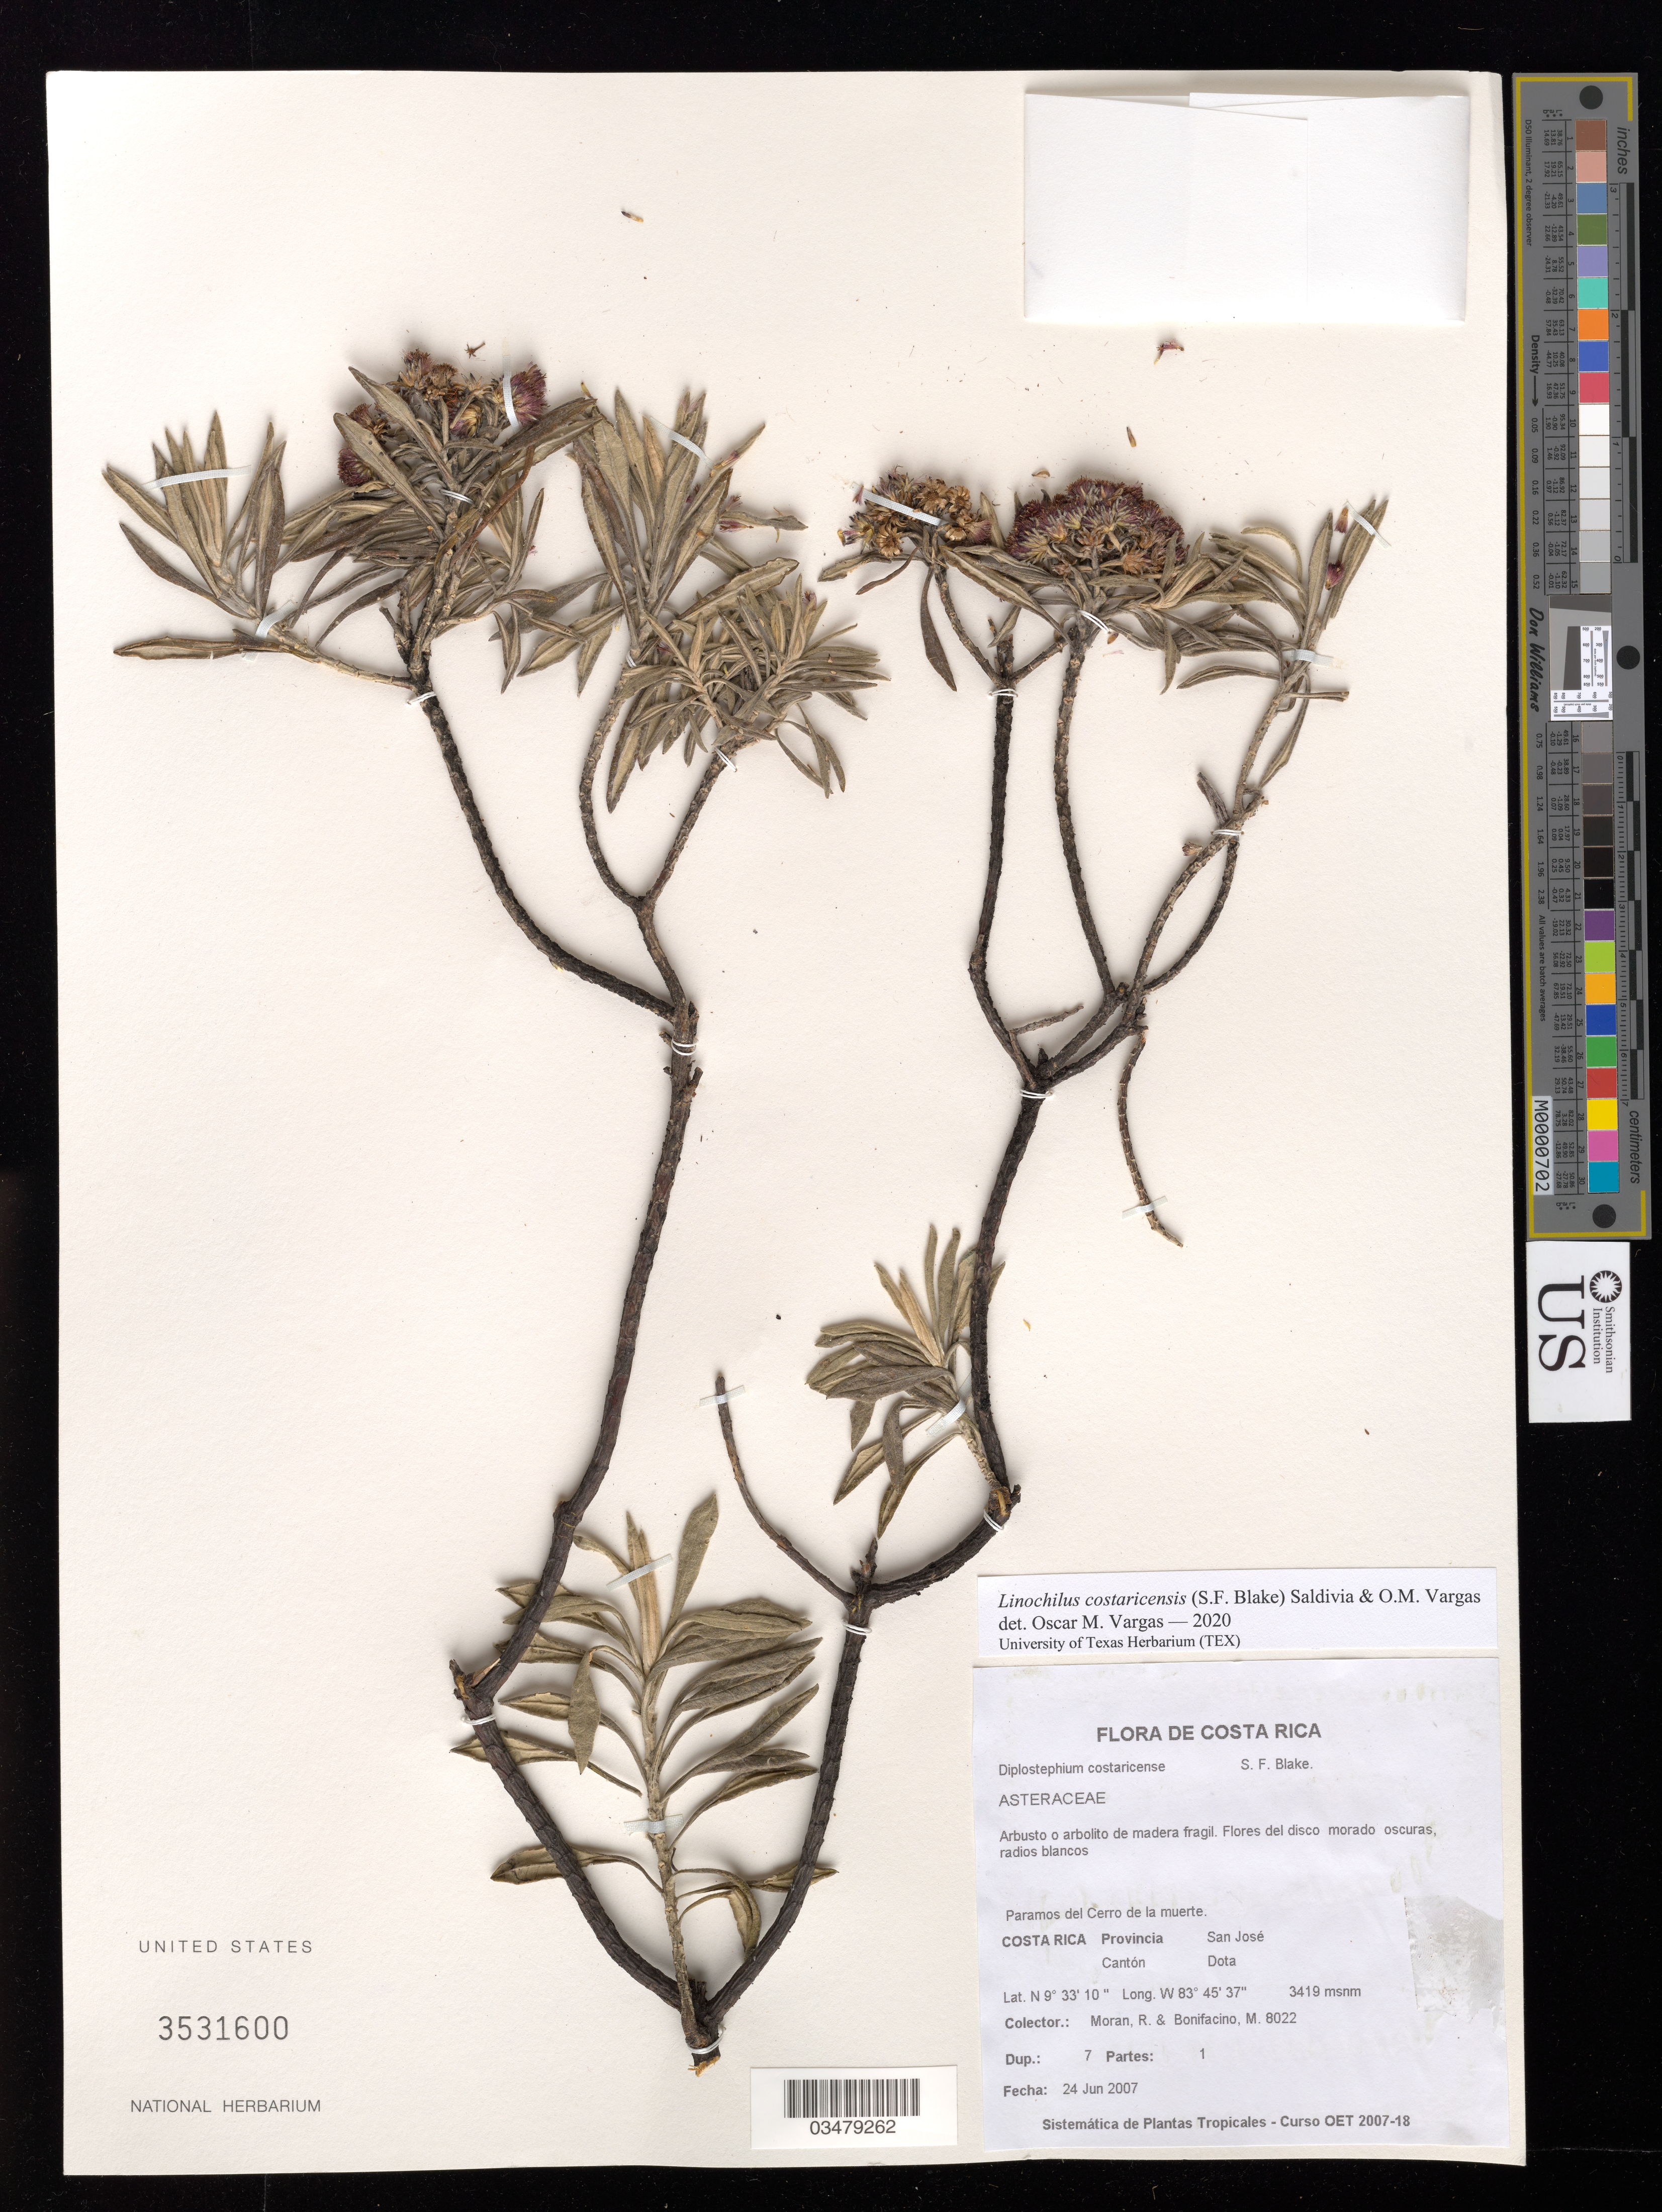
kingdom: Plantae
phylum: Tracheophyta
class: Magnoliopsida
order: Asterales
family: Asteraceae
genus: Linochilus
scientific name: Linochilus costaricensis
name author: (S.F. Blake) Saldivia & O.M. Vargas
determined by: Vargas, Oscar M.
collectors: R. Moran & M. Bonifacino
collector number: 8022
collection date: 2007-06-24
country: Costa Rica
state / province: San José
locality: Camino de entrada a San Gerardo de Dota, Ruta 2, km 80, Canton Dota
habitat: Paramos del Cerro de la muerte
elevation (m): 3000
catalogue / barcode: US 3531600